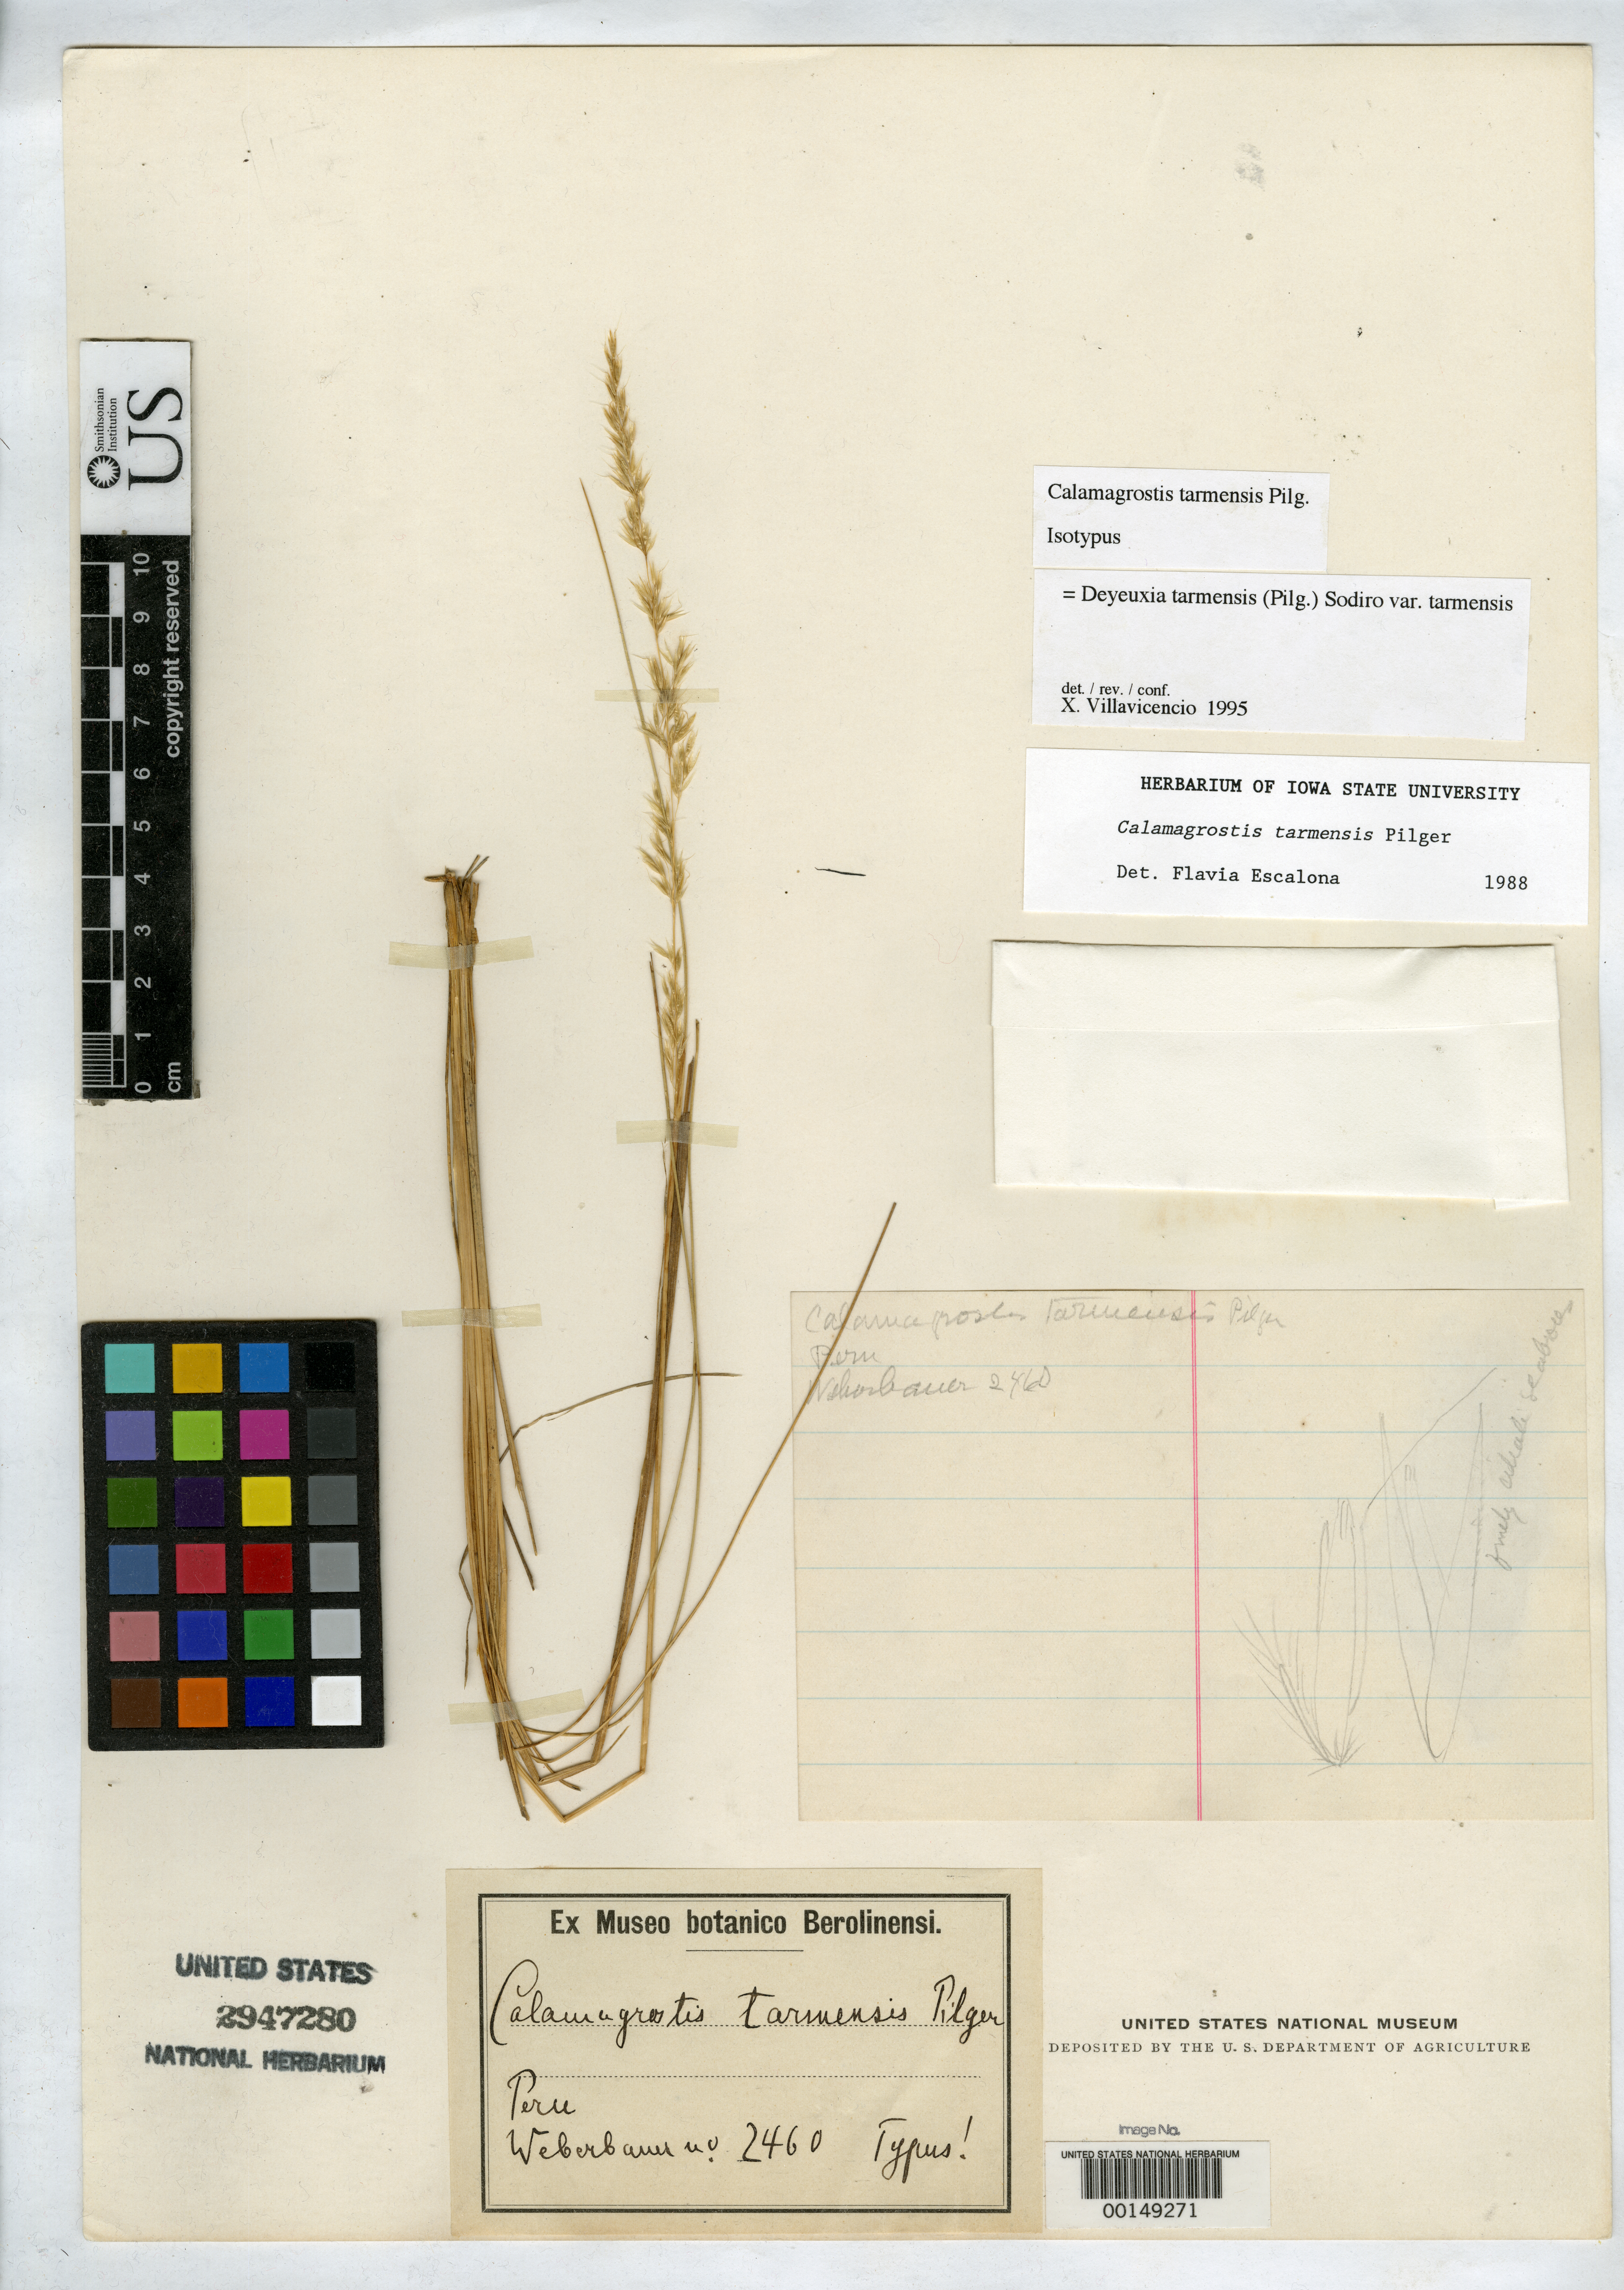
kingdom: Plantae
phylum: Tracheophyta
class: Liliopsida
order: Poales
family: Poaceae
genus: Calamagrostis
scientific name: Calamagrostis tarmensis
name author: Pilg.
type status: Isotype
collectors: A. Weberbauer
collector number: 2460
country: Peru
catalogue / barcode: US 2947280